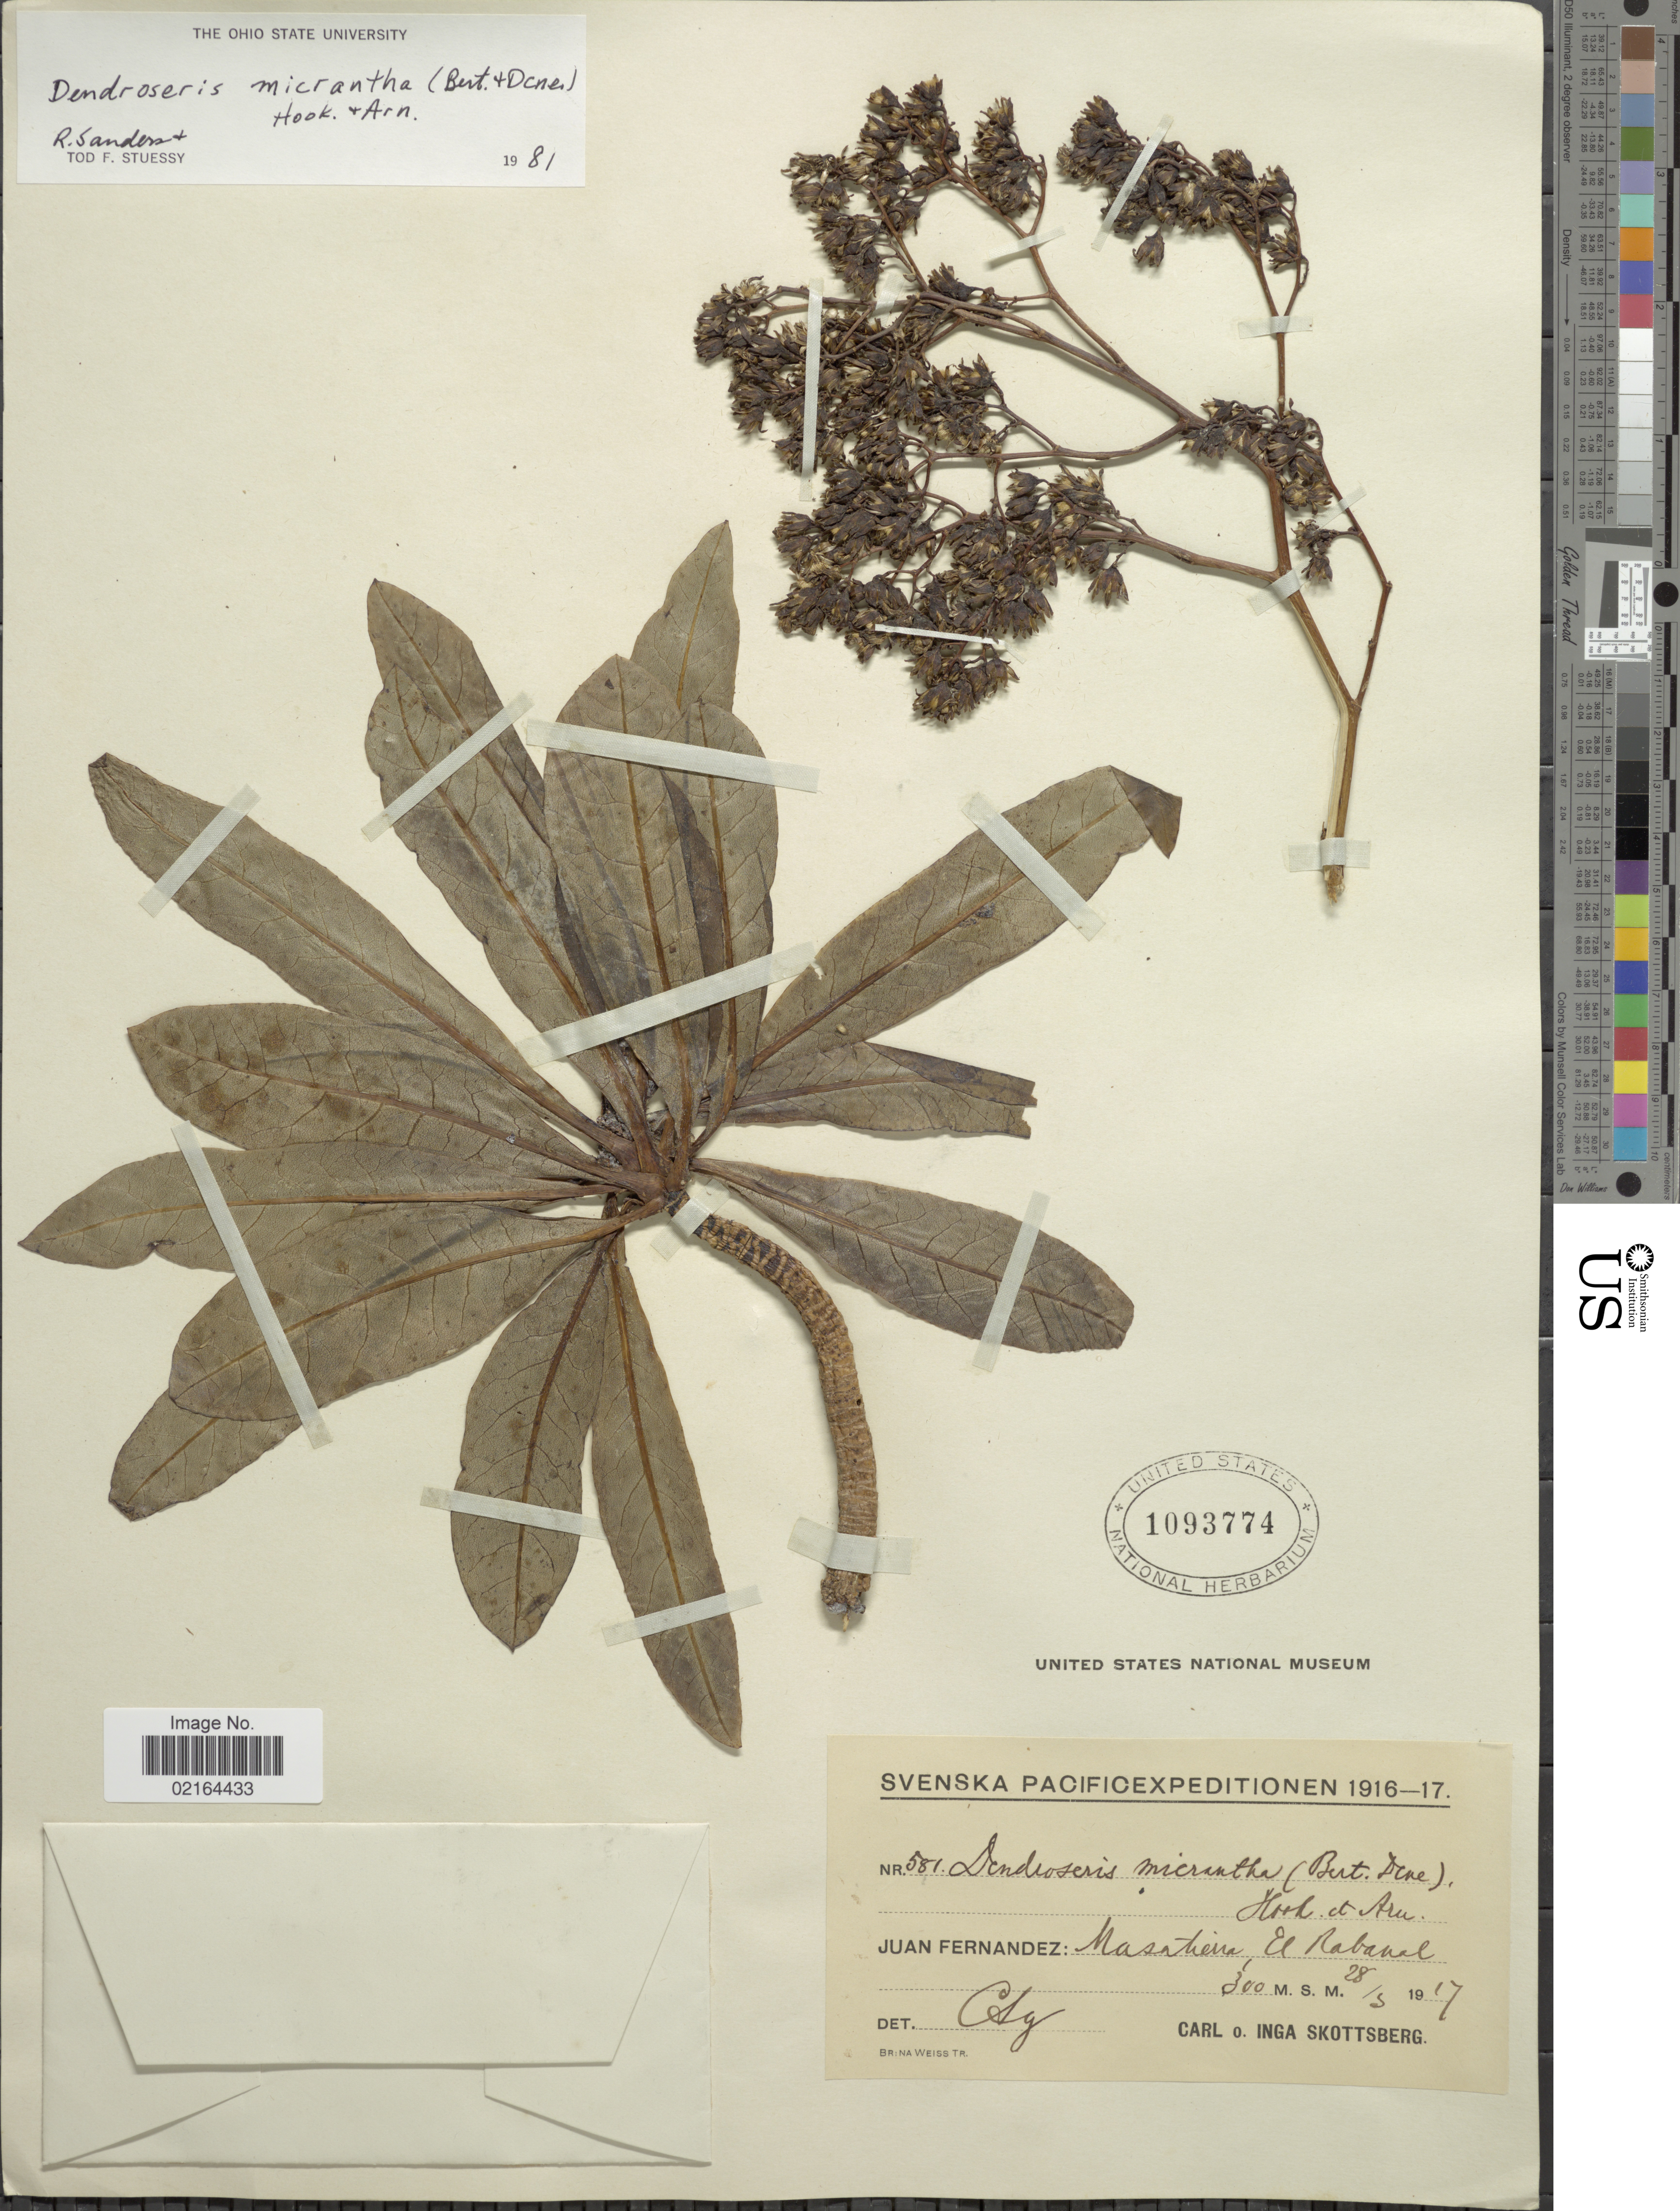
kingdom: Plantae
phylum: Tracheophyta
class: Magnoliopsida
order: Asterales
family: Asteraceae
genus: Sonchus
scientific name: Sonchus micranthus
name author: (Bertero ex Decne.) S.C. Kim & Mejías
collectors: C. Skottsberg & I. Skottsberg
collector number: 581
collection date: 1917-03-28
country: Chile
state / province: Valparaíso (V)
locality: Svenska Pacific, Juan Fernandez: Masatierra, El Rabanel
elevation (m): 300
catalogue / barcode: US 1093774